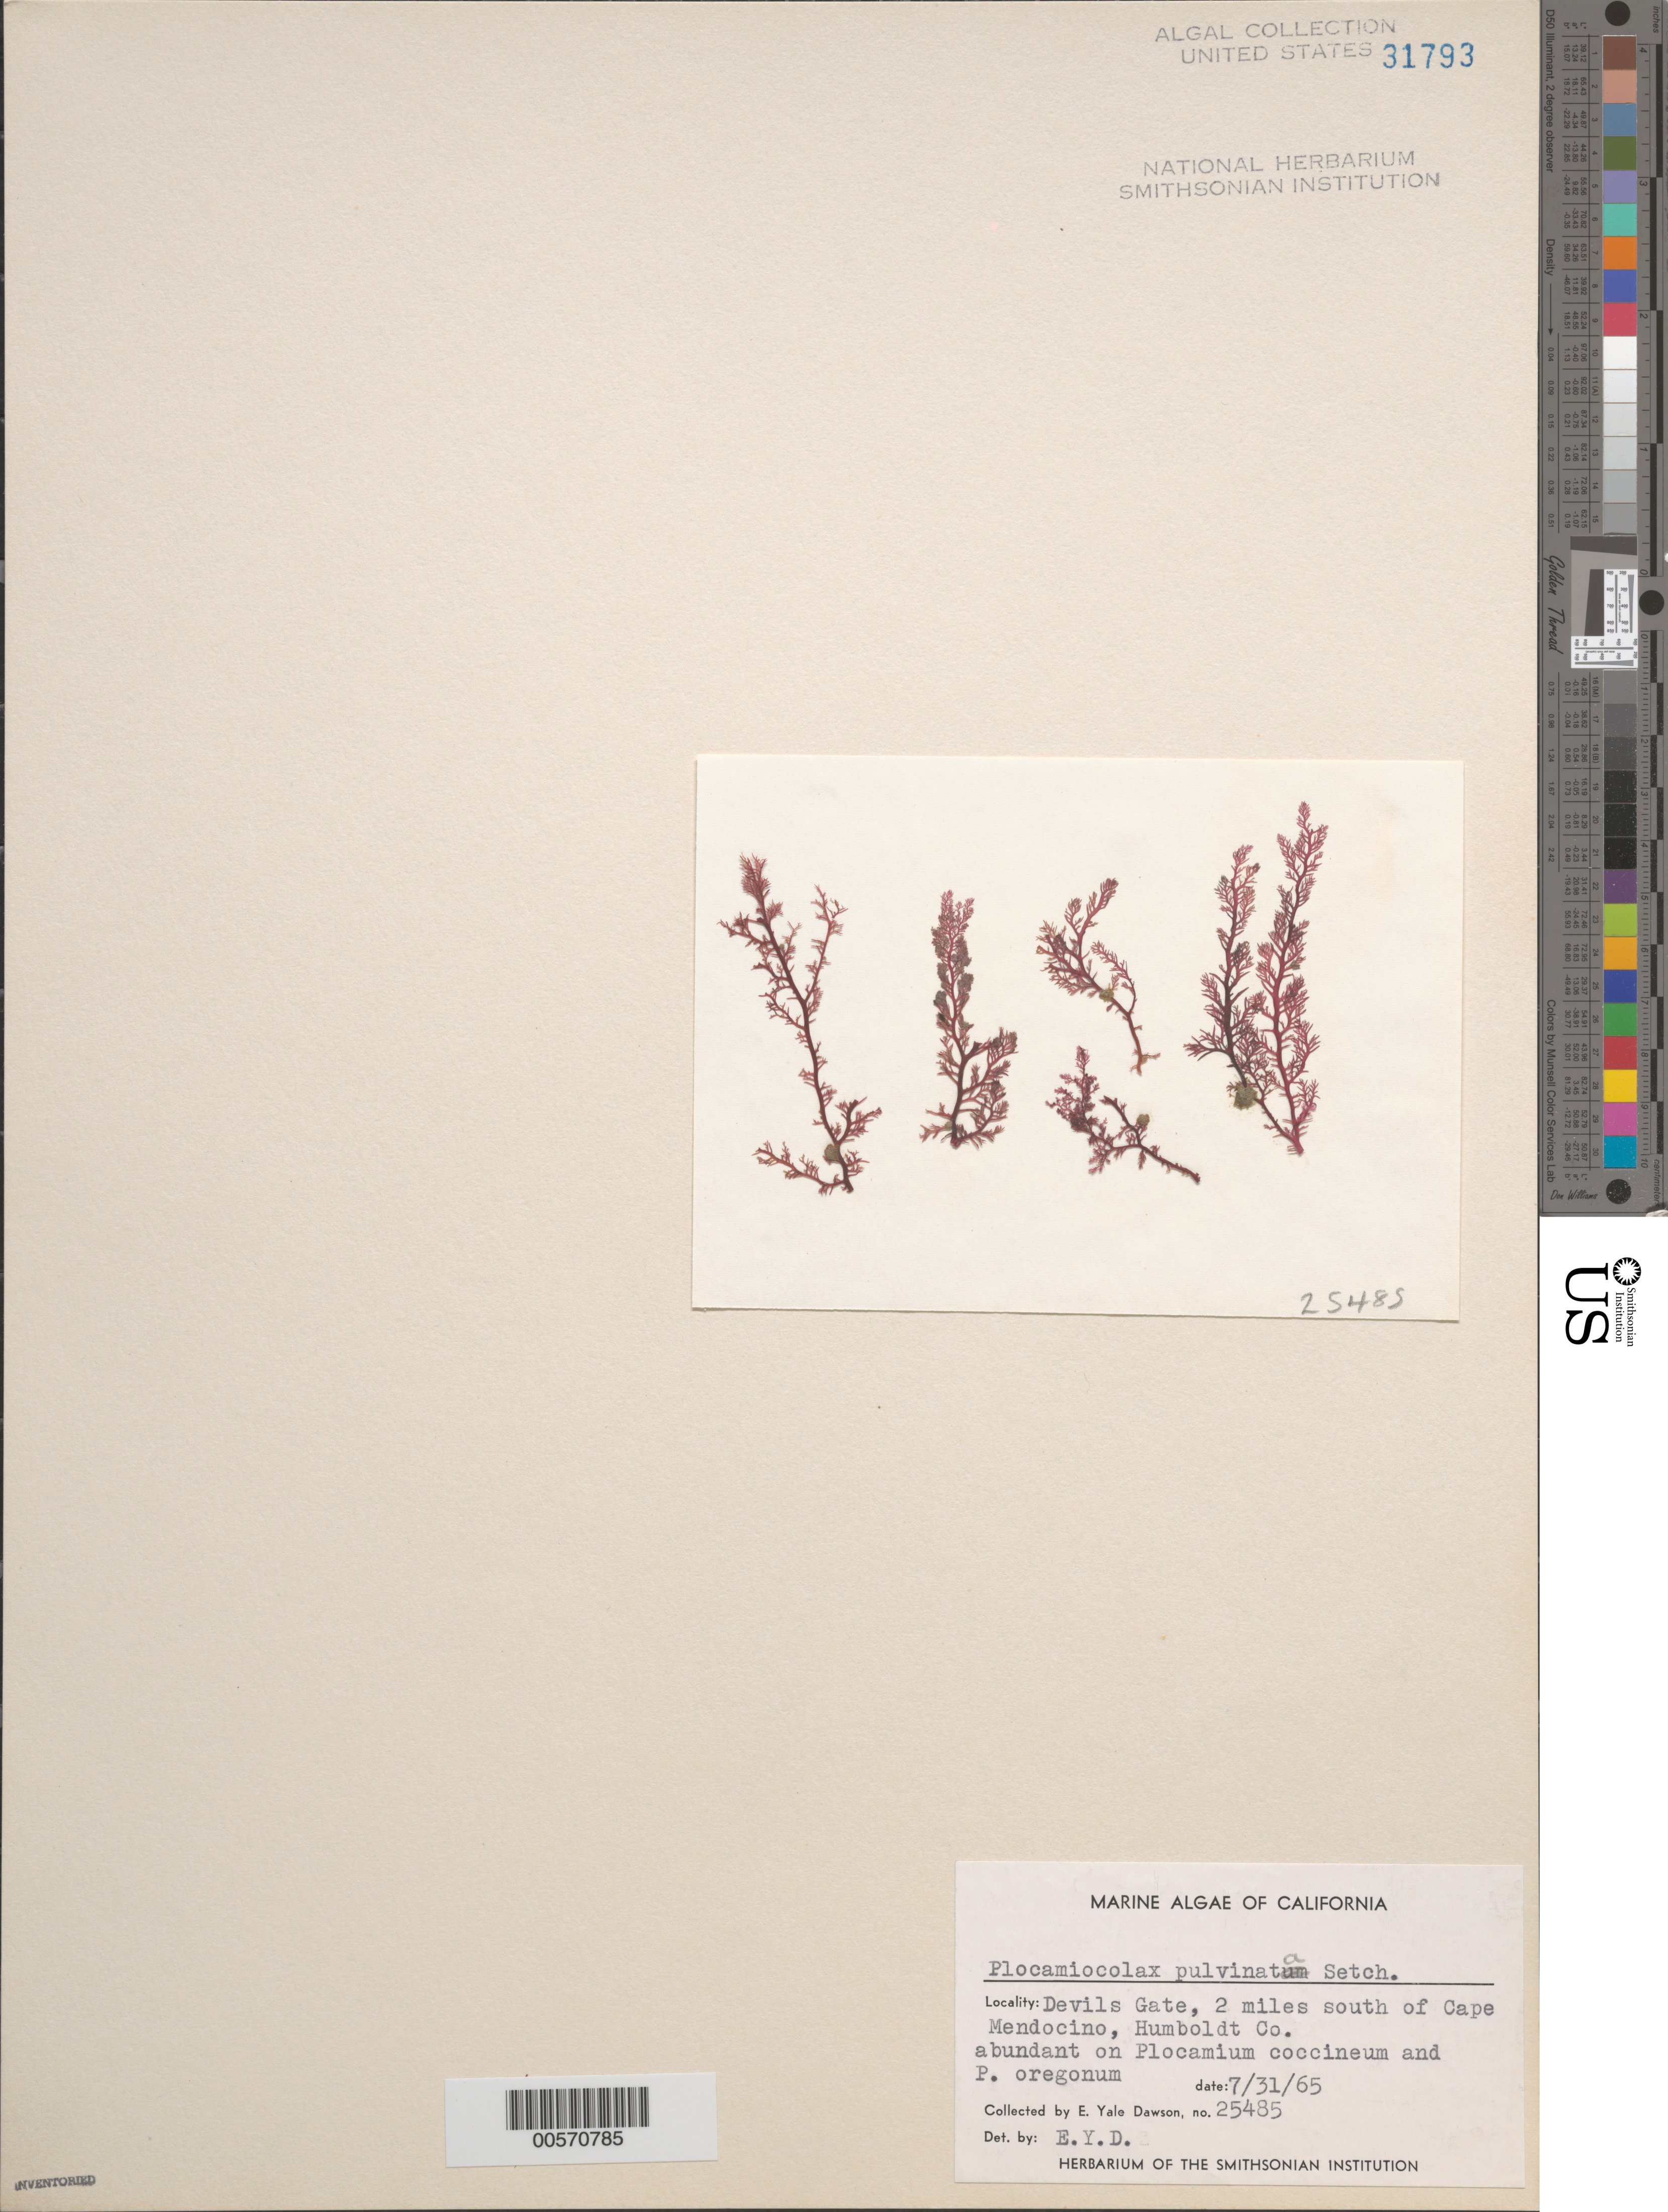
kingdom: Plantae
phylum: Rhodophyta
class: Florideophyceae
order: Plocamiales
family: Plocamiaceae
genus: Plocamiocolax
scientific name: Plocamiocolax pulvinata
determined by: Dawson, E. Y.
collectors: E. Y. Dawson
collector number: EYD 25485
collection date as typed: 31 Jul 1965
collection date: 1965-07-31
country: United States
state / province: California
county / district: Humboldt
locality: Devils Gate, 2 miles south of Cape Mendocino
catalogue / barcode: US 31793